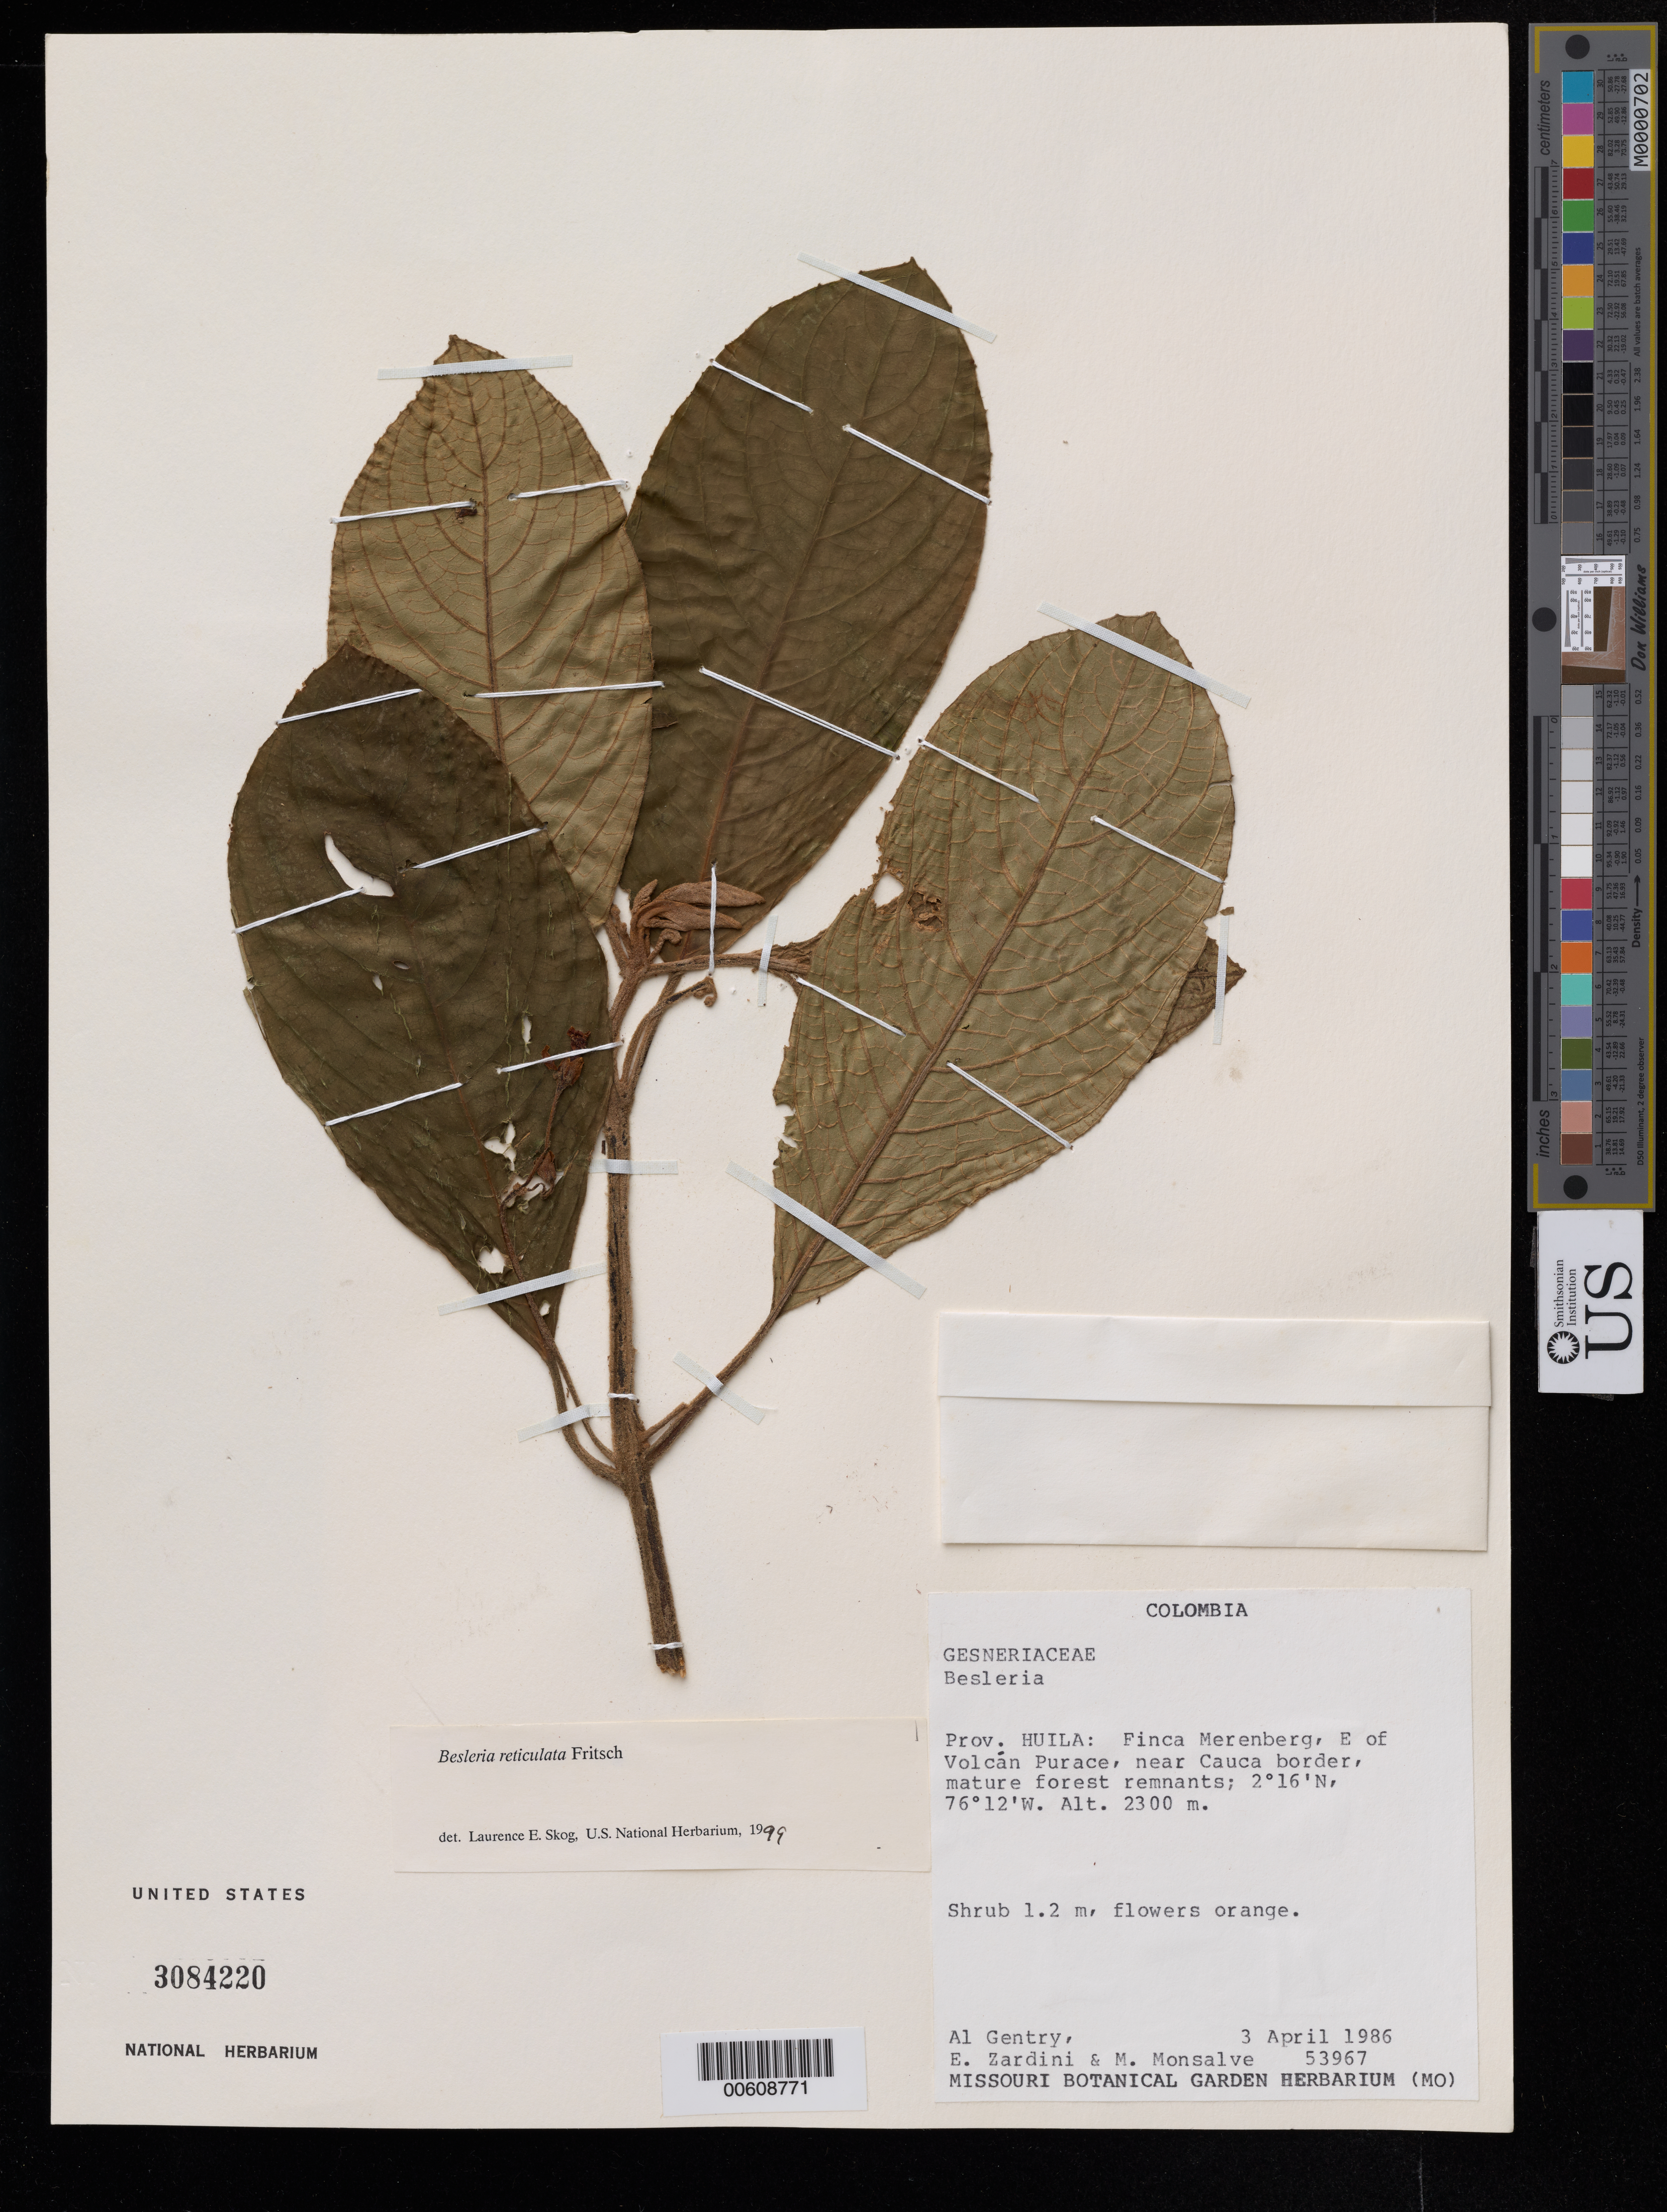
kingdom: Plantae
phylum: Tracheophyta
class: Magnoliopsida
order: Lamiales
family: Gesneriaceae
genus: Besleria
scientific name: Besleria reticulata var. reticulata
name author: Fritsch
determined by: Skog, Laurence E.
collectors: A. H. Gentry, E. M. Zardini & M. Monsalve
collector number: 53967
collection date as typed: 03 Apr 1986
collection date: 1986-04-03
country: Colombia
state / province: Huila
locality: Finca Merenberg, E of Volcán Purace, near Cauca border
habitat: Mature forest remnants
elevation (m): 2300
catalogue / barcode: US 3084220